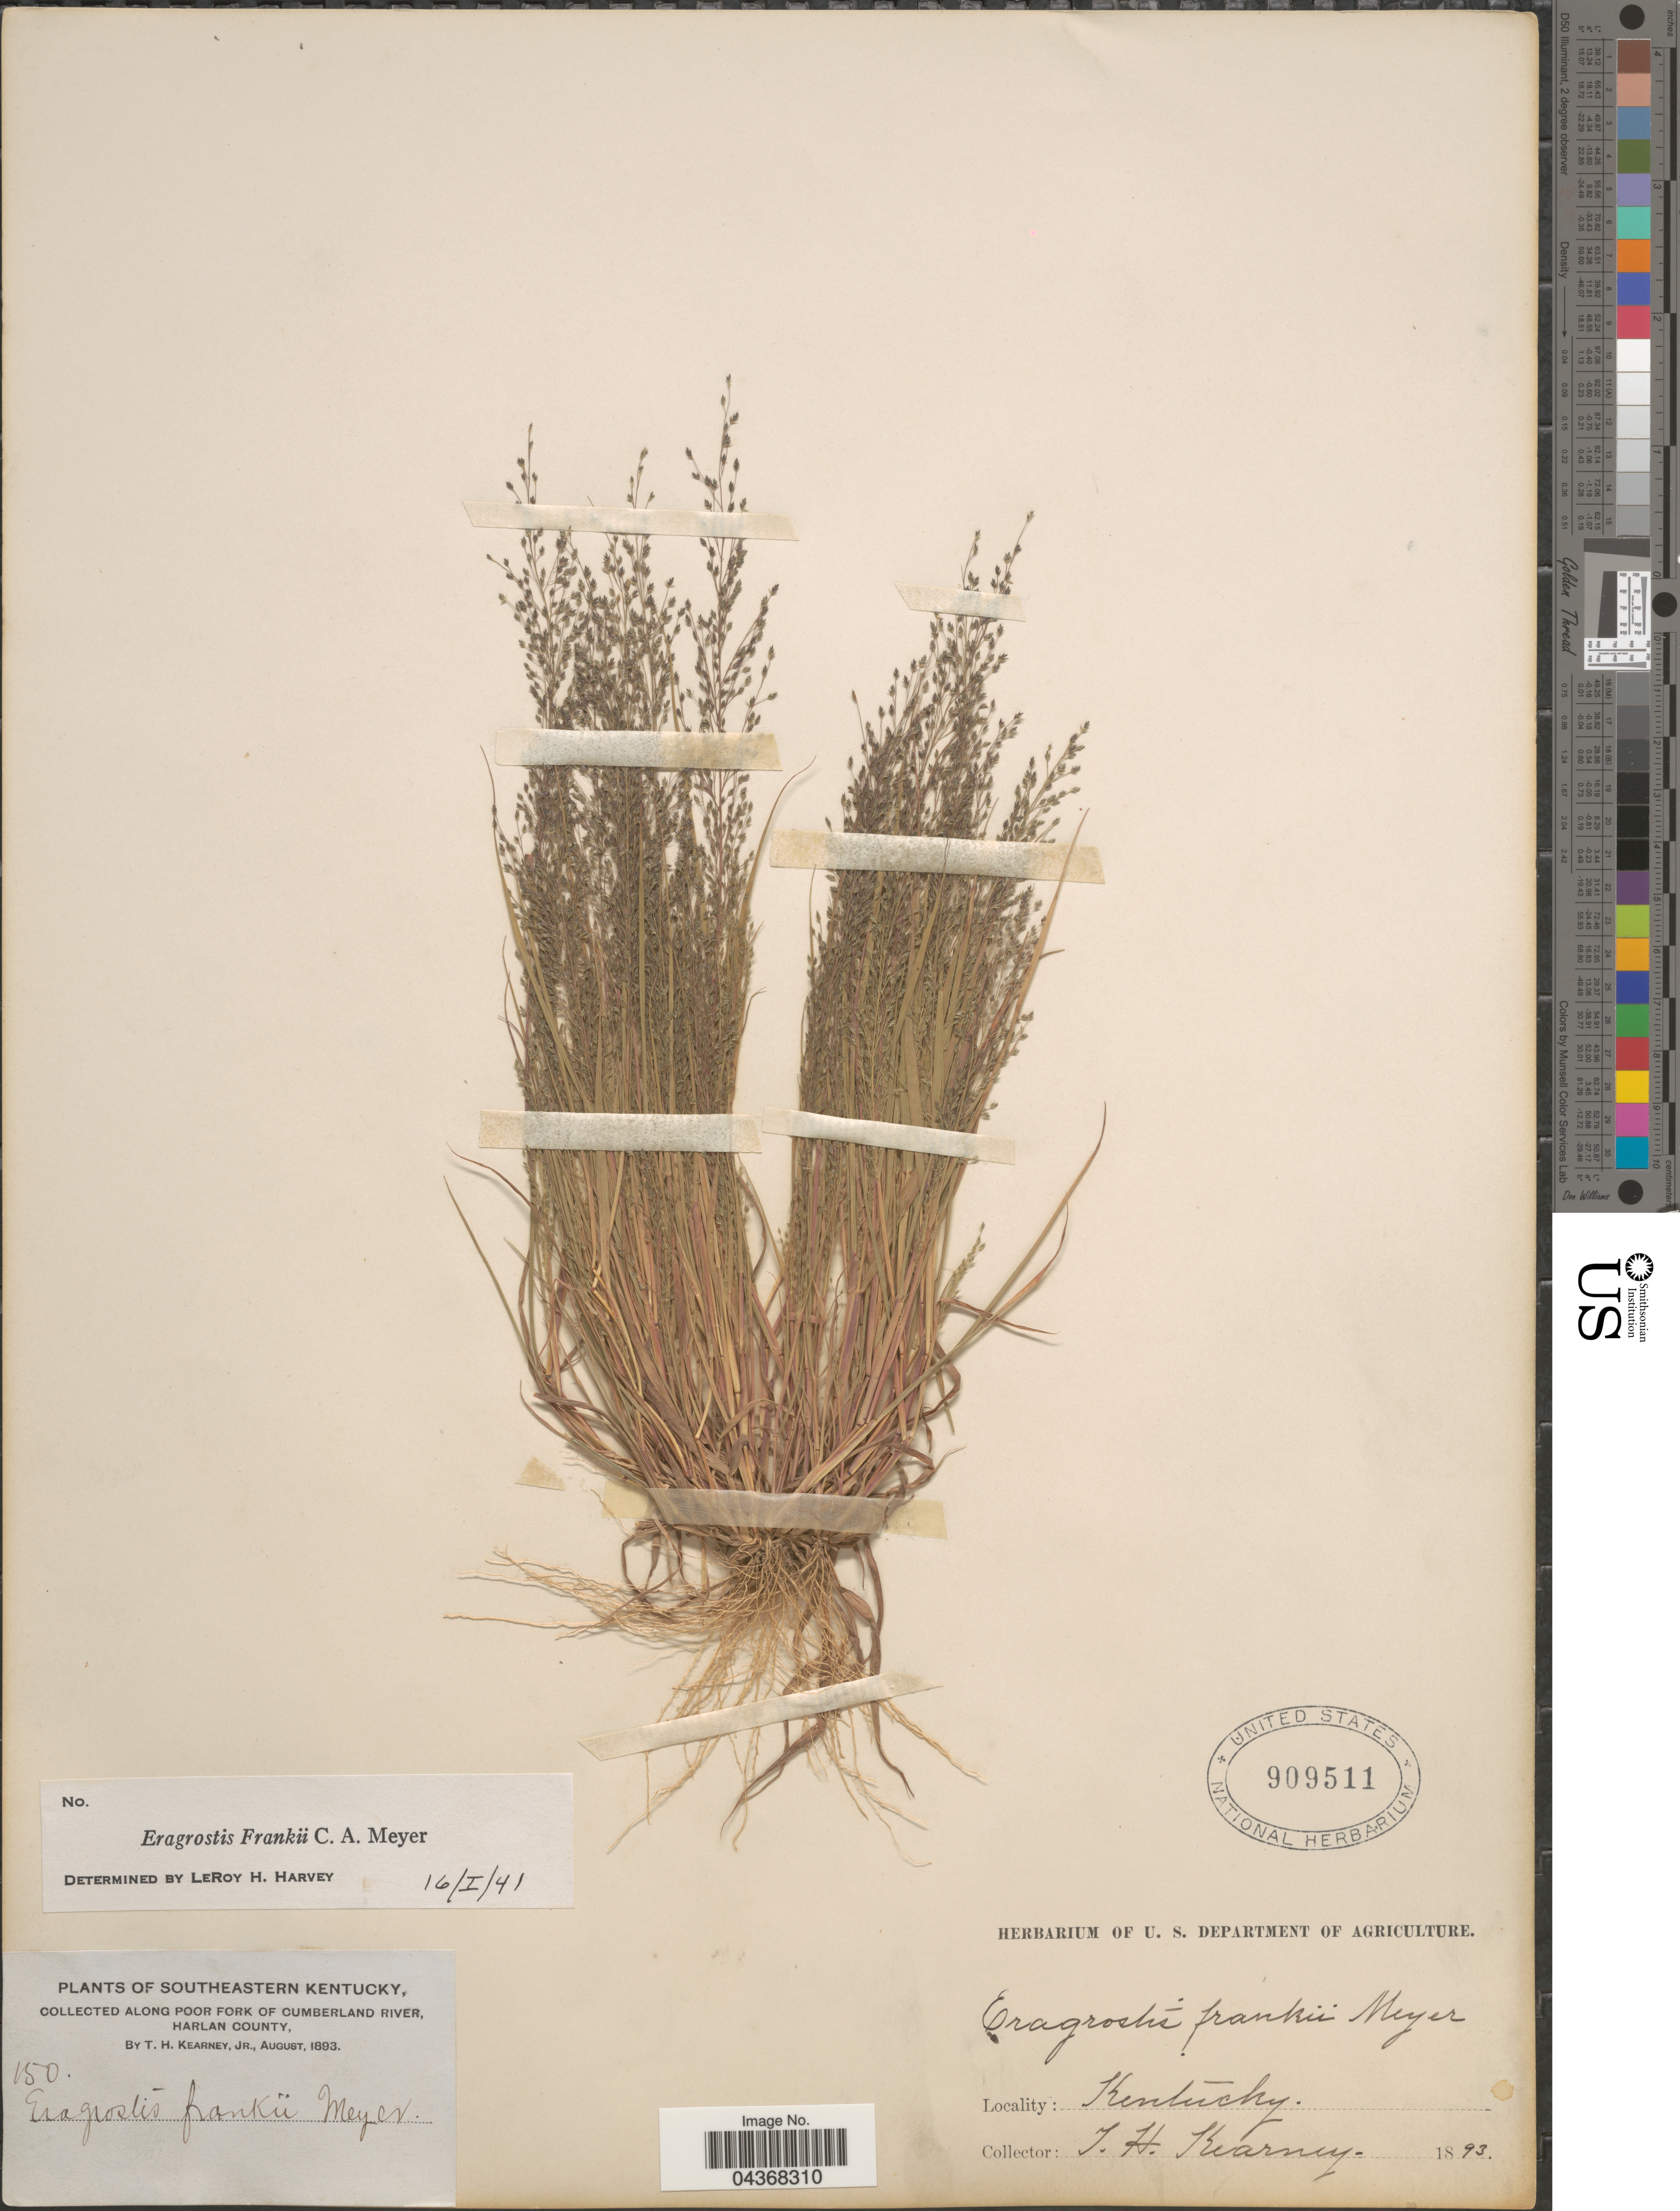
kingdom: Plantae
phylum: Tracheophyta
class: Liliopsida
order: Poales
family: Poaceae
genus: Eragrostis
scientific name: Eragrostis frankii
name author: C.A. Mey. ex Steud.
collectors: T. H. Kearney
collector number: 150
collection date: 1893-08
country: United States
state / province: Kentucky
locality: Southeastern Kentucky, along Poor Fork of Cumberland River, Harlan County.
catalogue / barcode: US 909511